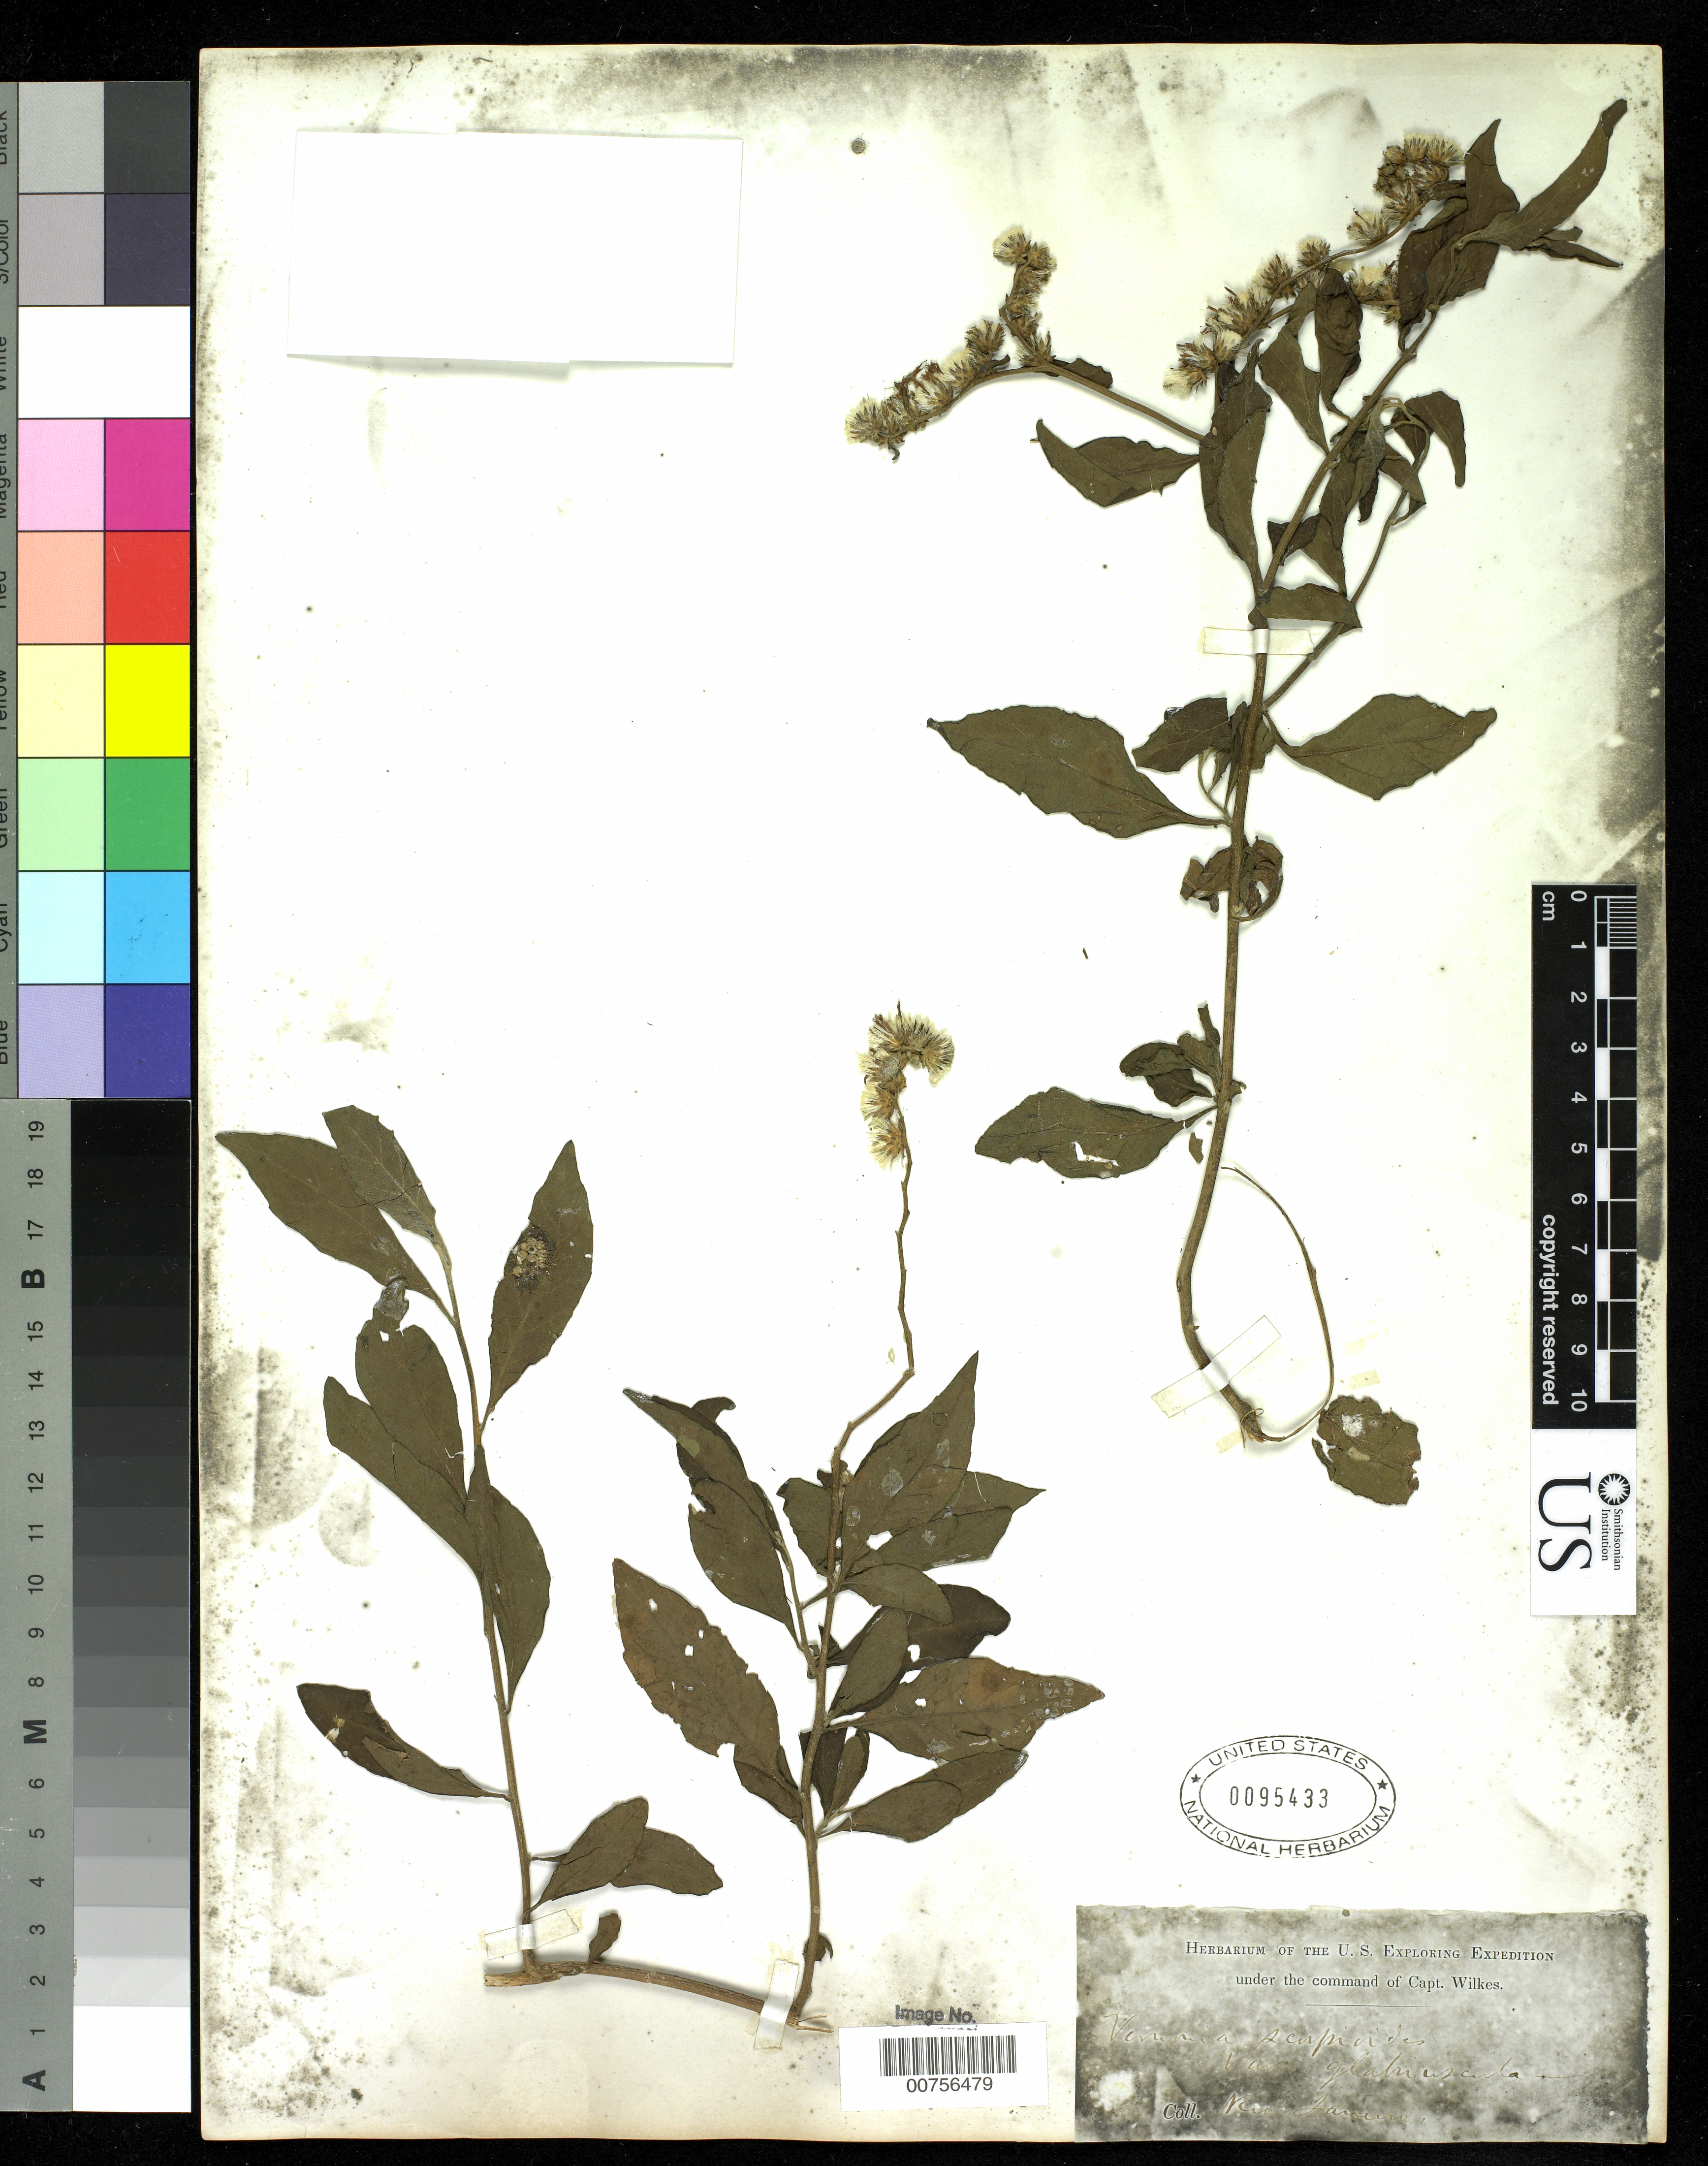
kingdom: Plantae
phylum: Tracheophyta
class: Magnoliopsida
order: Asterales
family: Asteraceae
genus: Cyrtocymura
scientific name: Cyrtocymura scorpioides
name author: (Lam.) H. Rob.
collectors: Wilkes Explor. Exped.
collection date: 1838/1842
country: Brazil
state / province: Rio de Janeiro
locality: Rio Janeiro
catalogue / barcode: US 95433